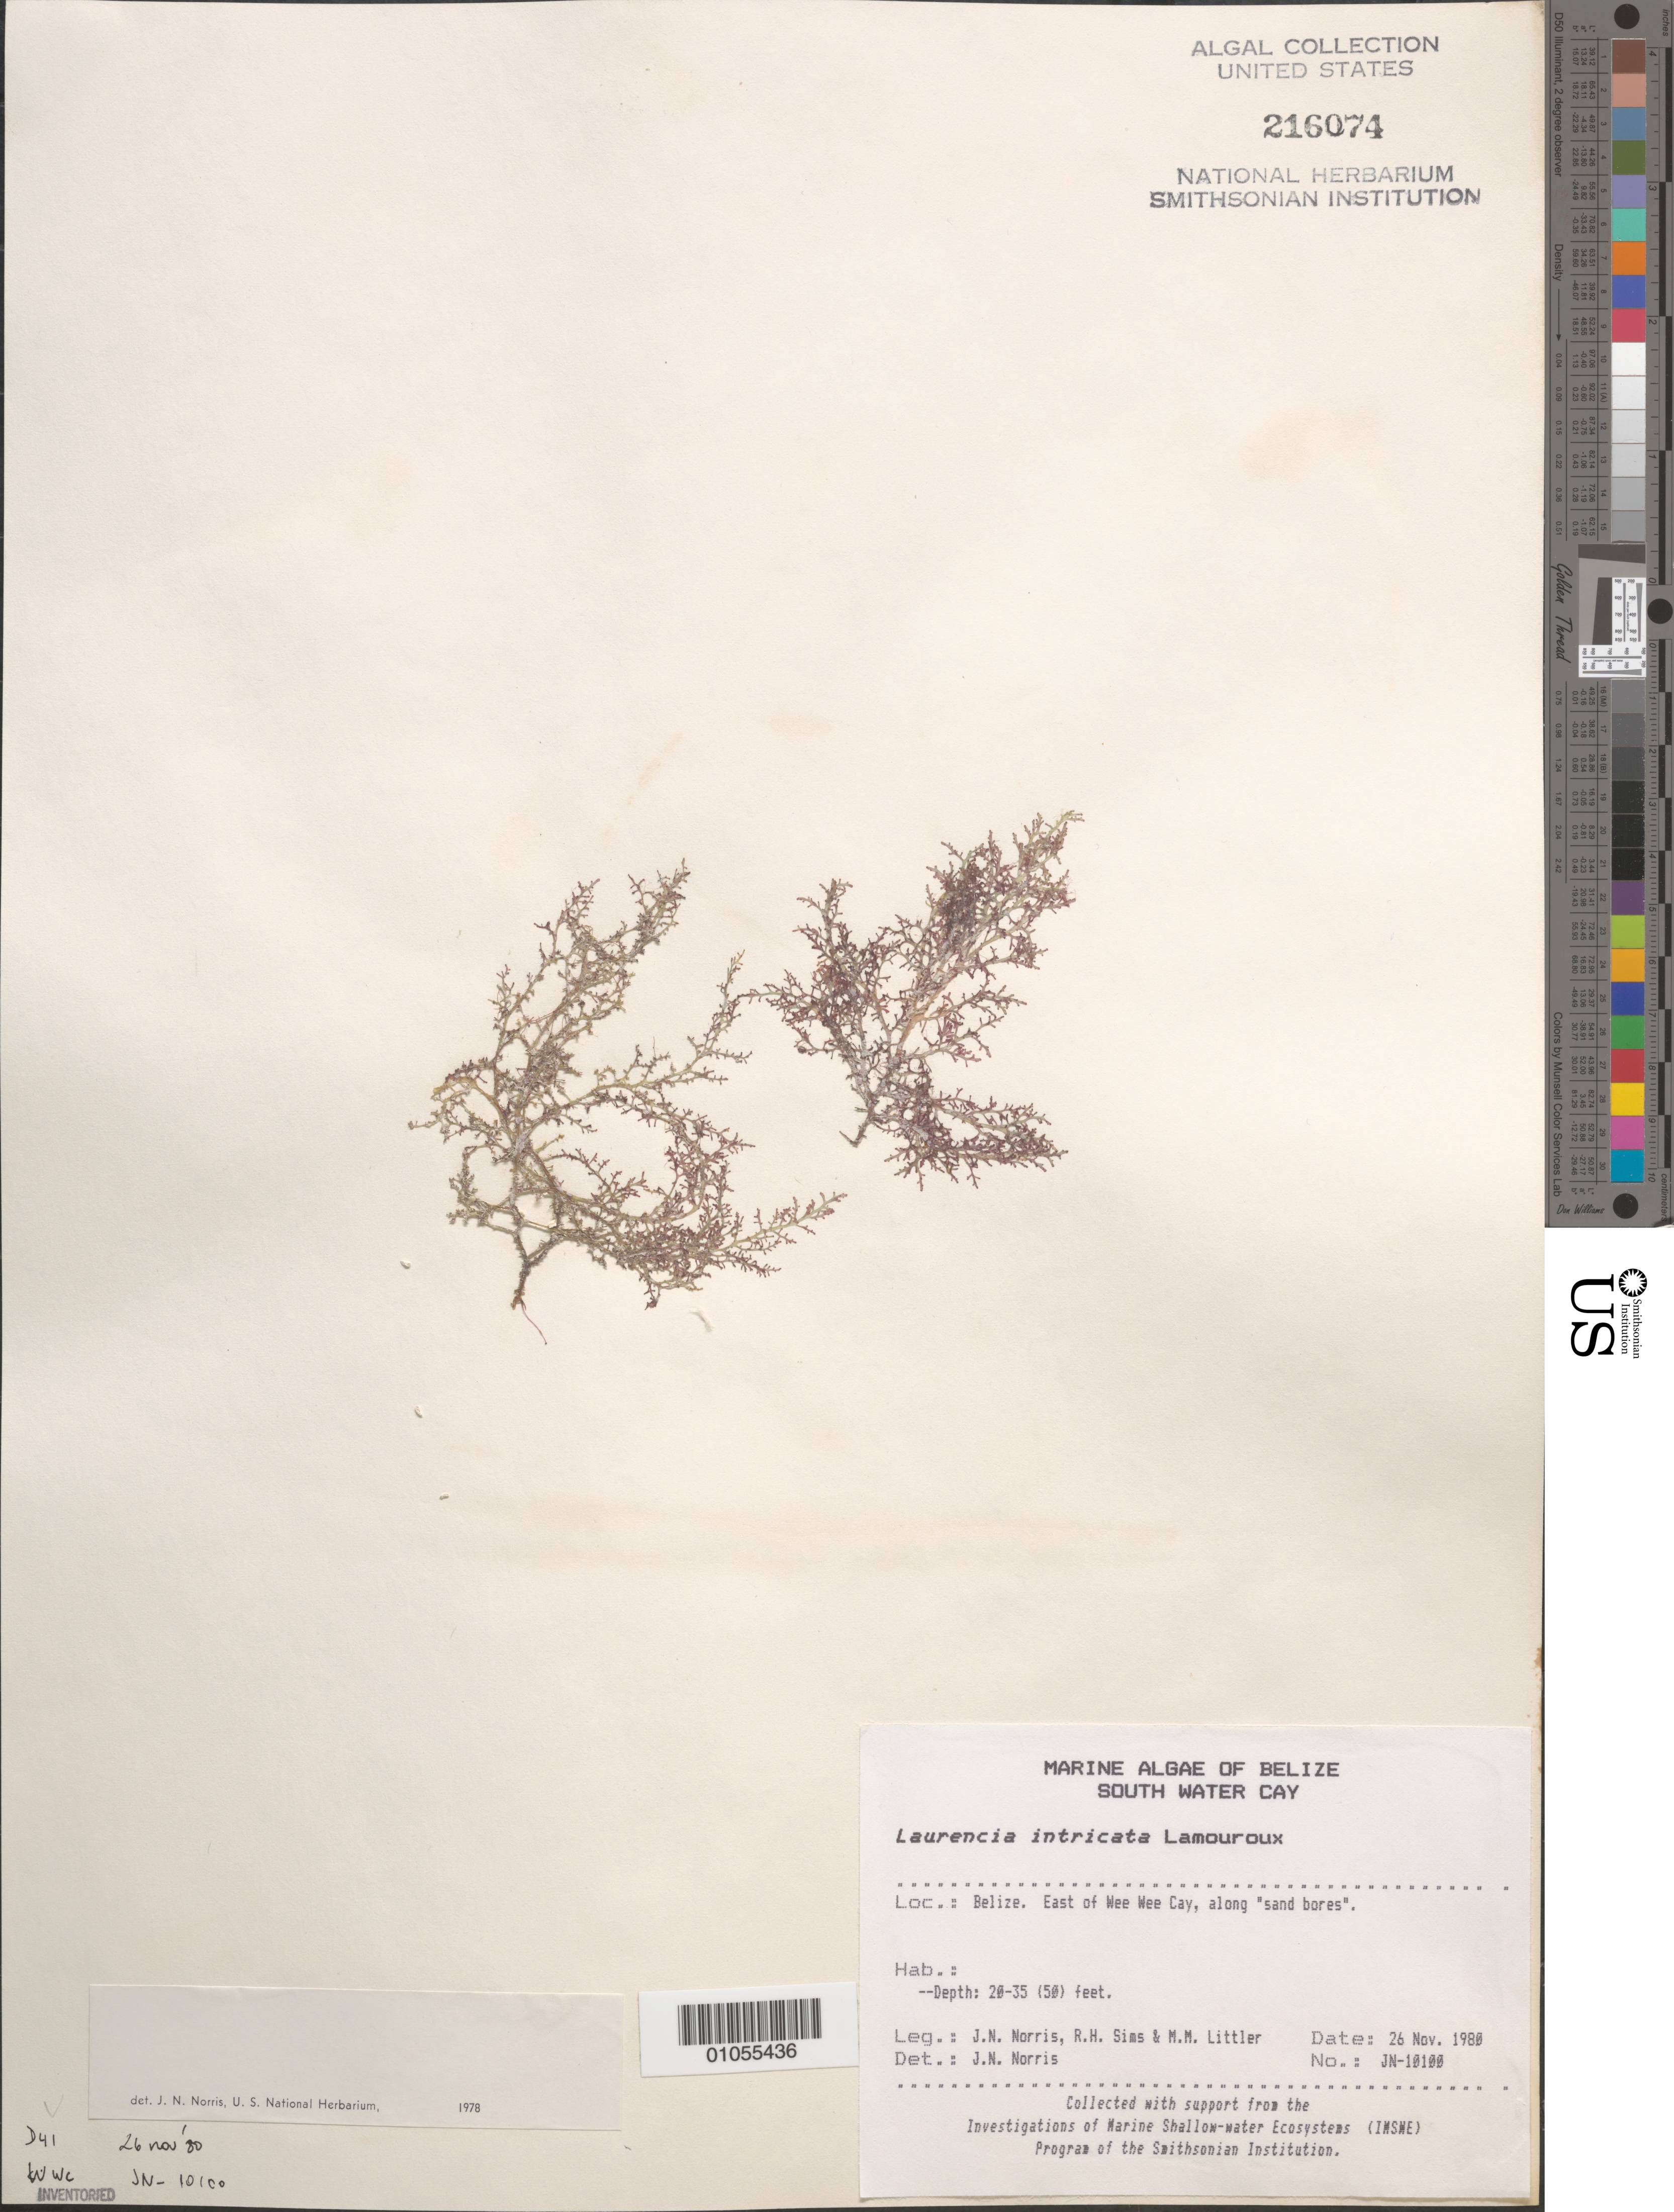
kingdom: Plantae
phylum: Rhodophyta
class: Florideophyceae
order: Ceramiales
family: Rhodomelaceae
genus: Laurencia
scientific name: Laurencia intricata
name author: J.V.Lamouroux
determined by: Norris, James N.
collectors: J. N. Norris, R. H. Sims & M. M. Littler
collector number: JN-10100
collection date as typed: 26 Nov 1980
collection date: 1980-11-26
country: Belize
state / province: Stann Creek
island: Wee Wee Cay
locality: East of Wee Wee Cay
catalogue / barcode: US 216074